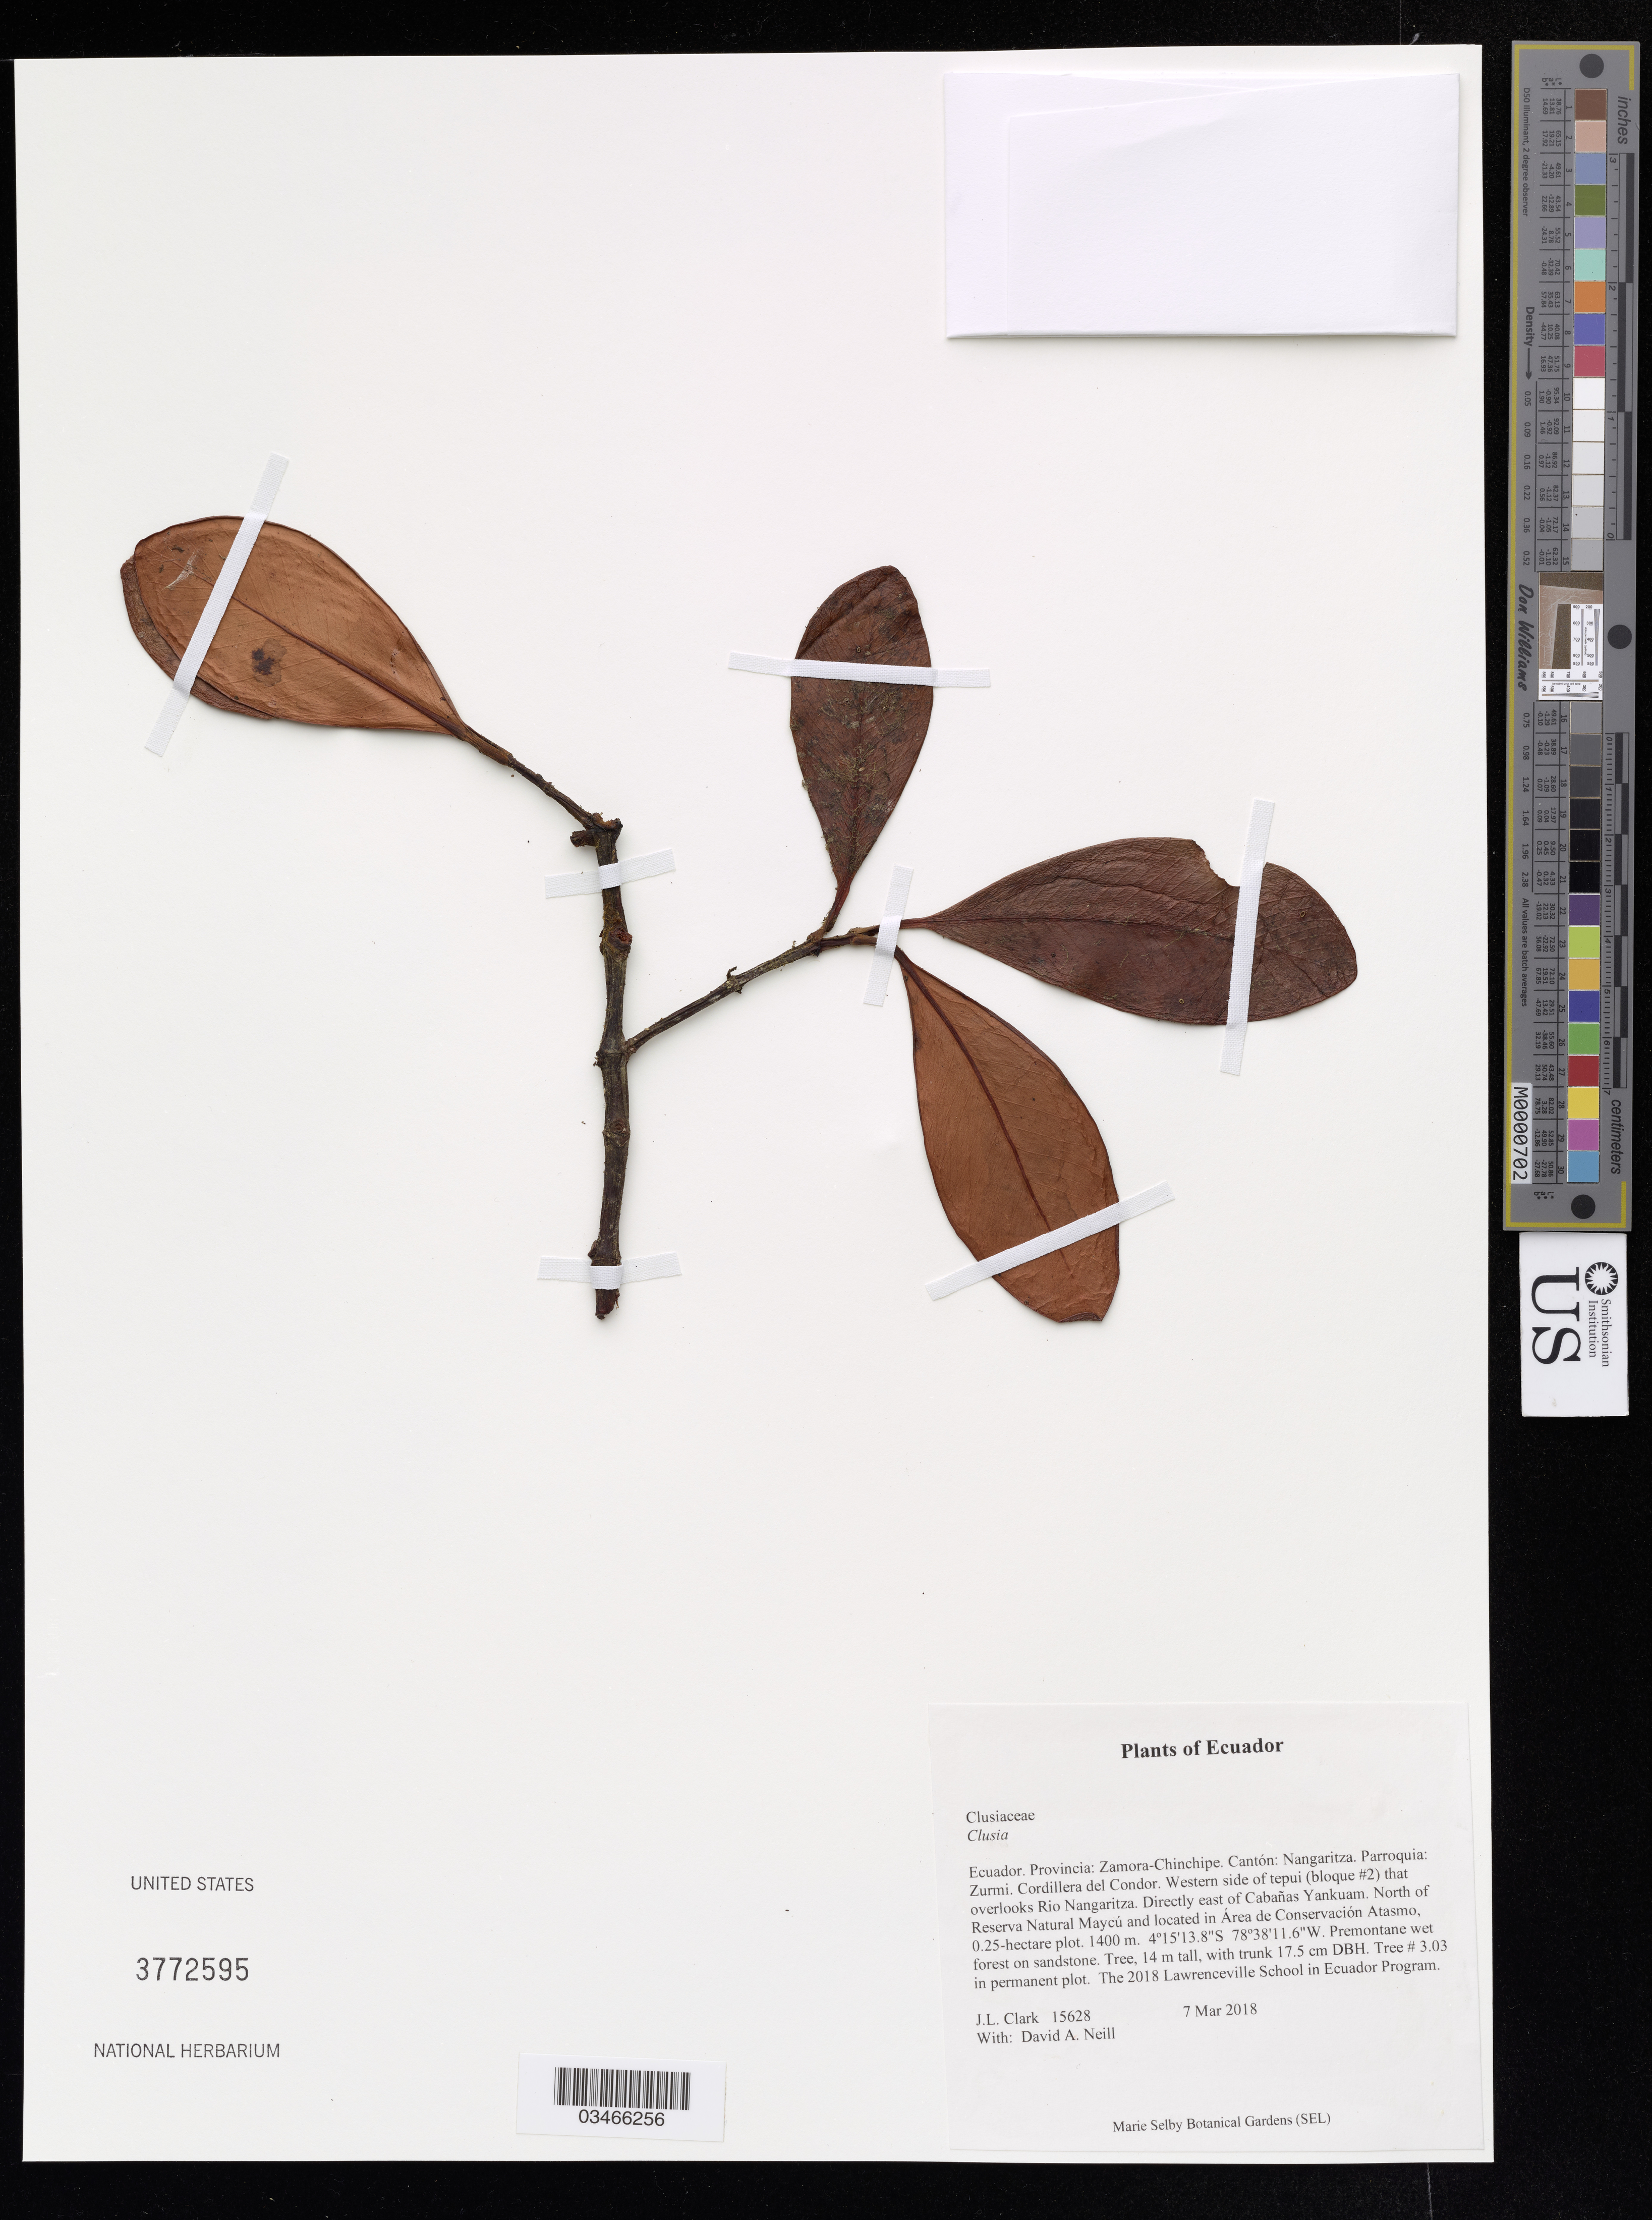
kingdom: Plantae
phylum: Tracheophyta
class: Magnoliopsida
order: Malpighiales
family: Clusiaceae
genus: Clusia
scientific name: Clusia sp.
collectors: J. Clark & D. A. Neill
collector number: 15628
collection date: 2018-03-07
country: Ecuador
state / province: Zamora-Chinchipe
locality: Cantón: Nangaritza, Parroquia: Zurmi, Cordillera del Condor, Western side of tepui (bloque #2) that overlooks Rio Nagaritza, Directly east of Cabañas Yankuam, North of Reserva Natural Maycú and located in Área de Conservación Atasmo.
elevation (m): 1400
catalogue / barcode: US 3772595